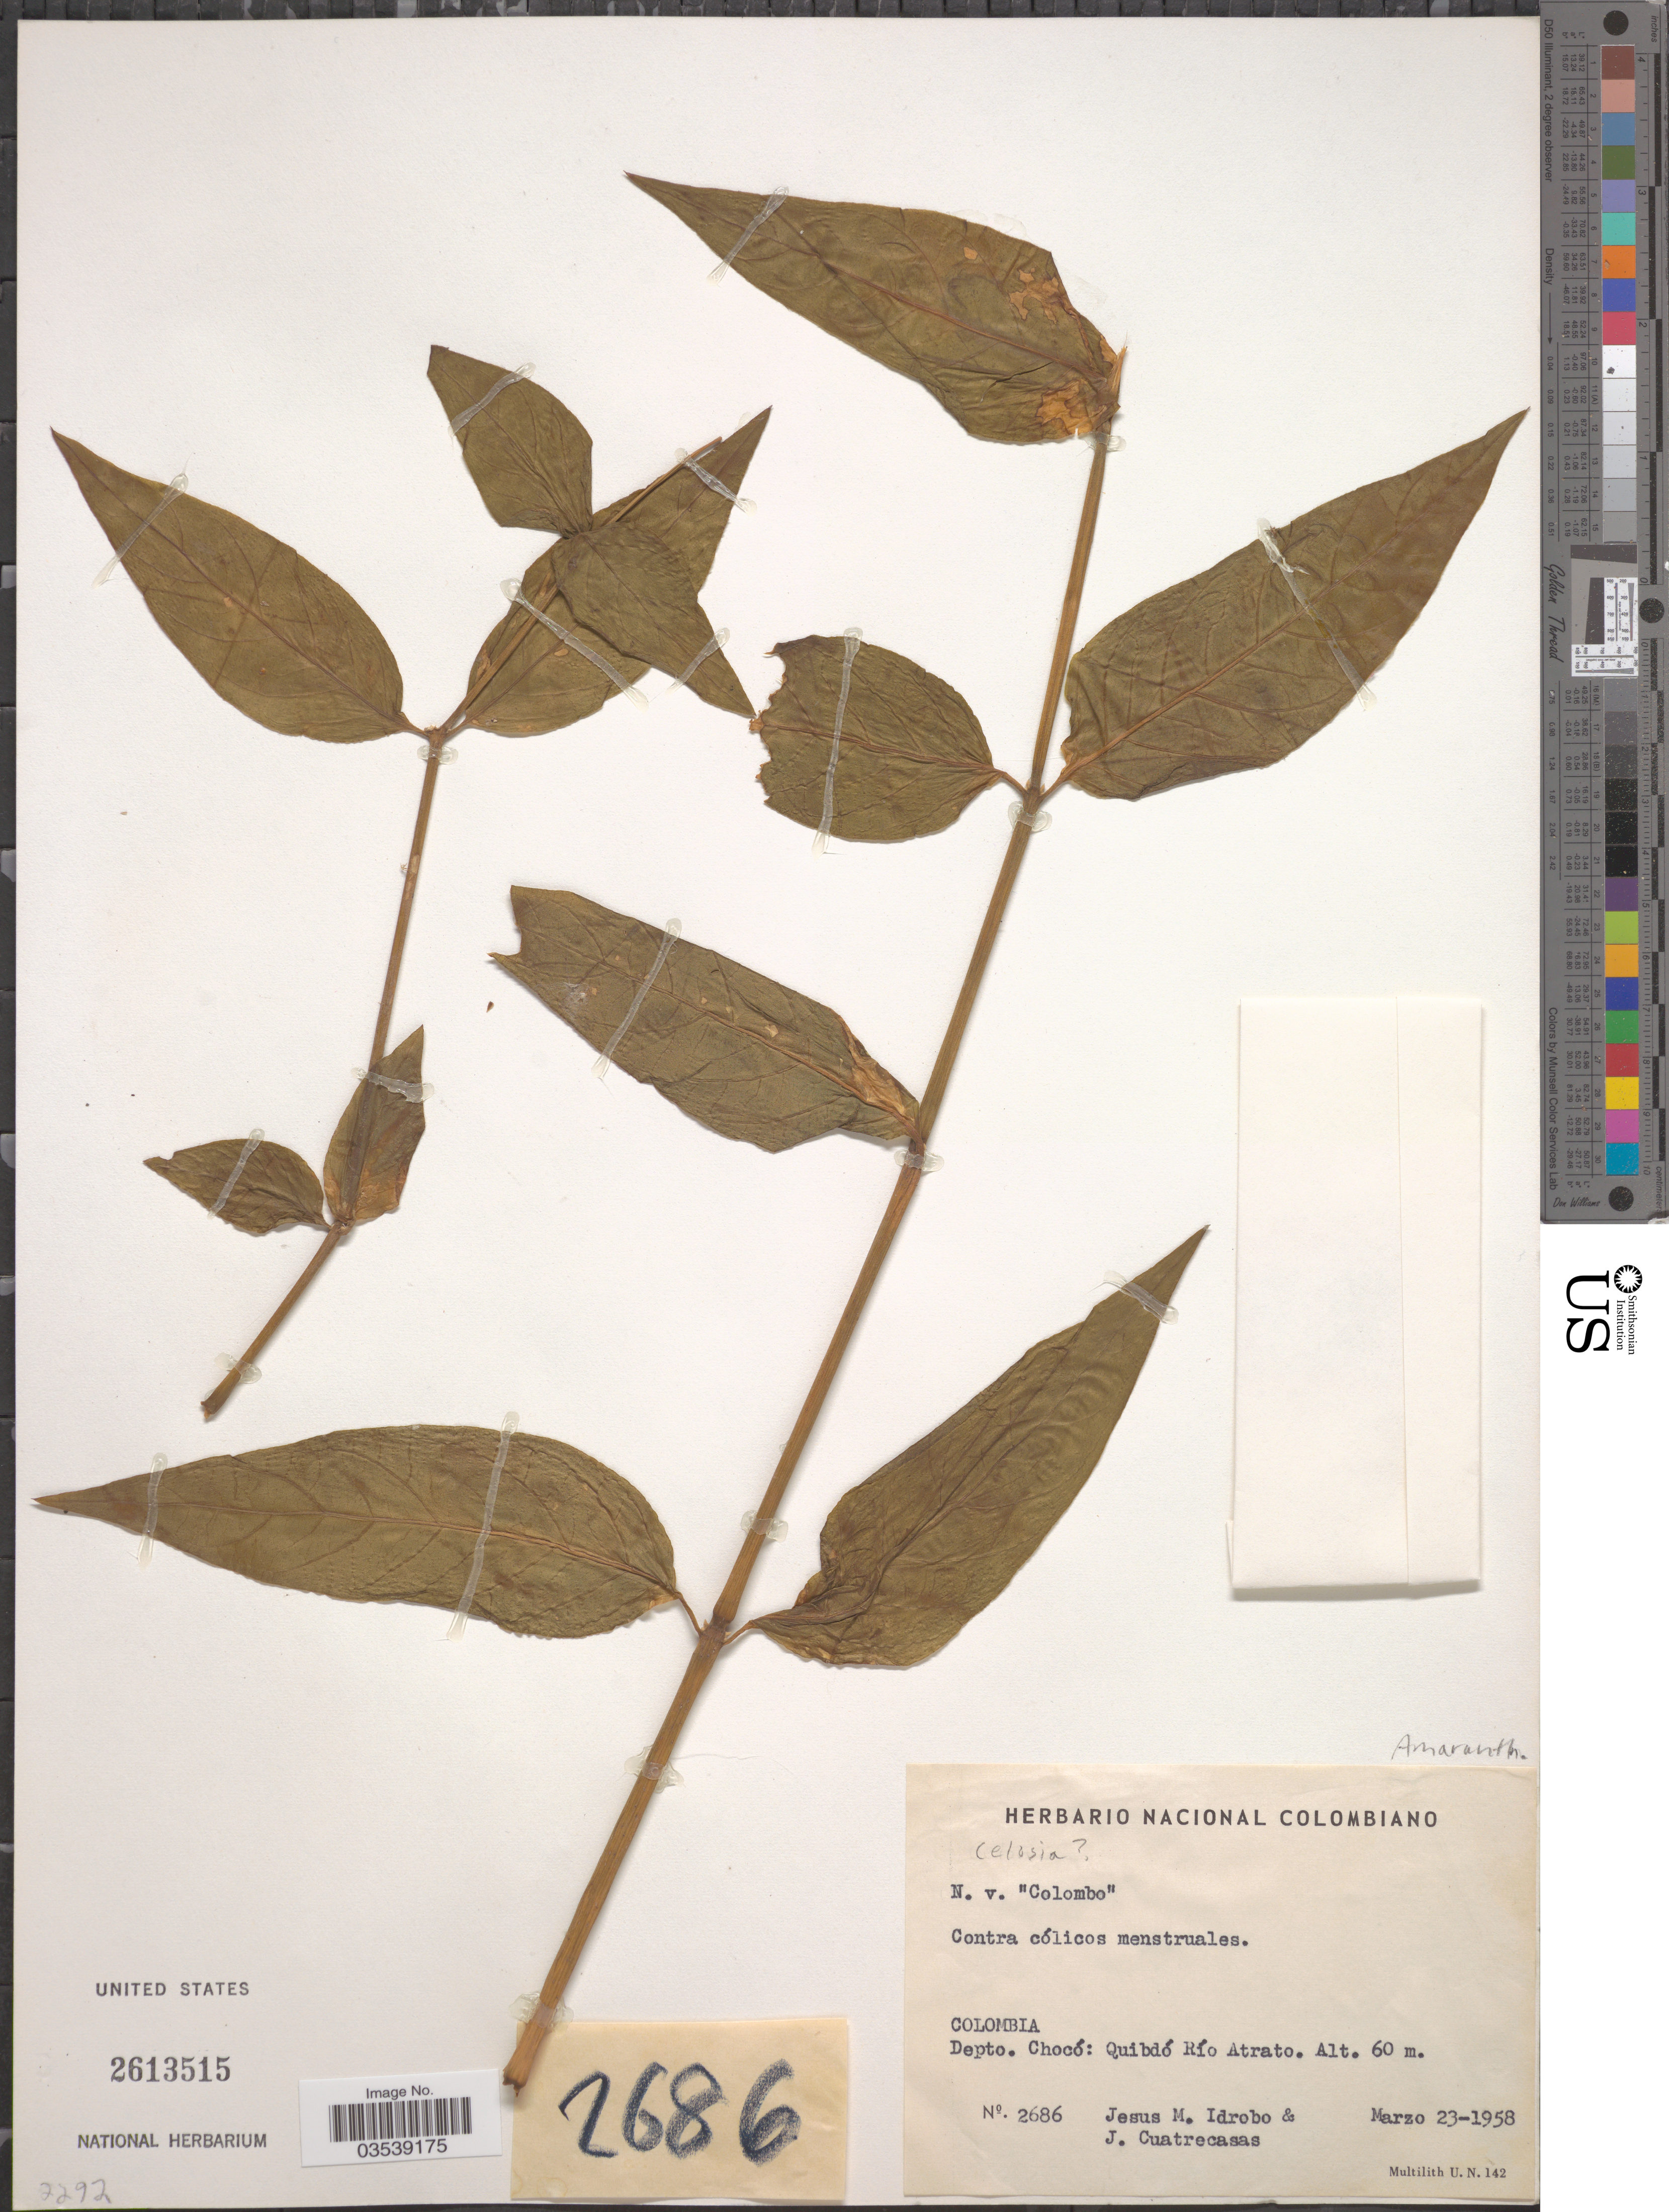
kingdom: Plantae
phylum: Tracheophyta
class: Magnoliopsida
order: Caryophyllales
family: Amaranthaceae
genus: Celosia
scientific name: Celosia sp.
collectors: J. M. Idrobo & J. Cuatrecasas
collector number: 2686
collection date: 1958-03-23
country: Colombia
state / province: Chocó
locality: Depto. Chocó: Quibdó Río Atrato.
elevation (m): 60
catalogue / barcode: US 2613515